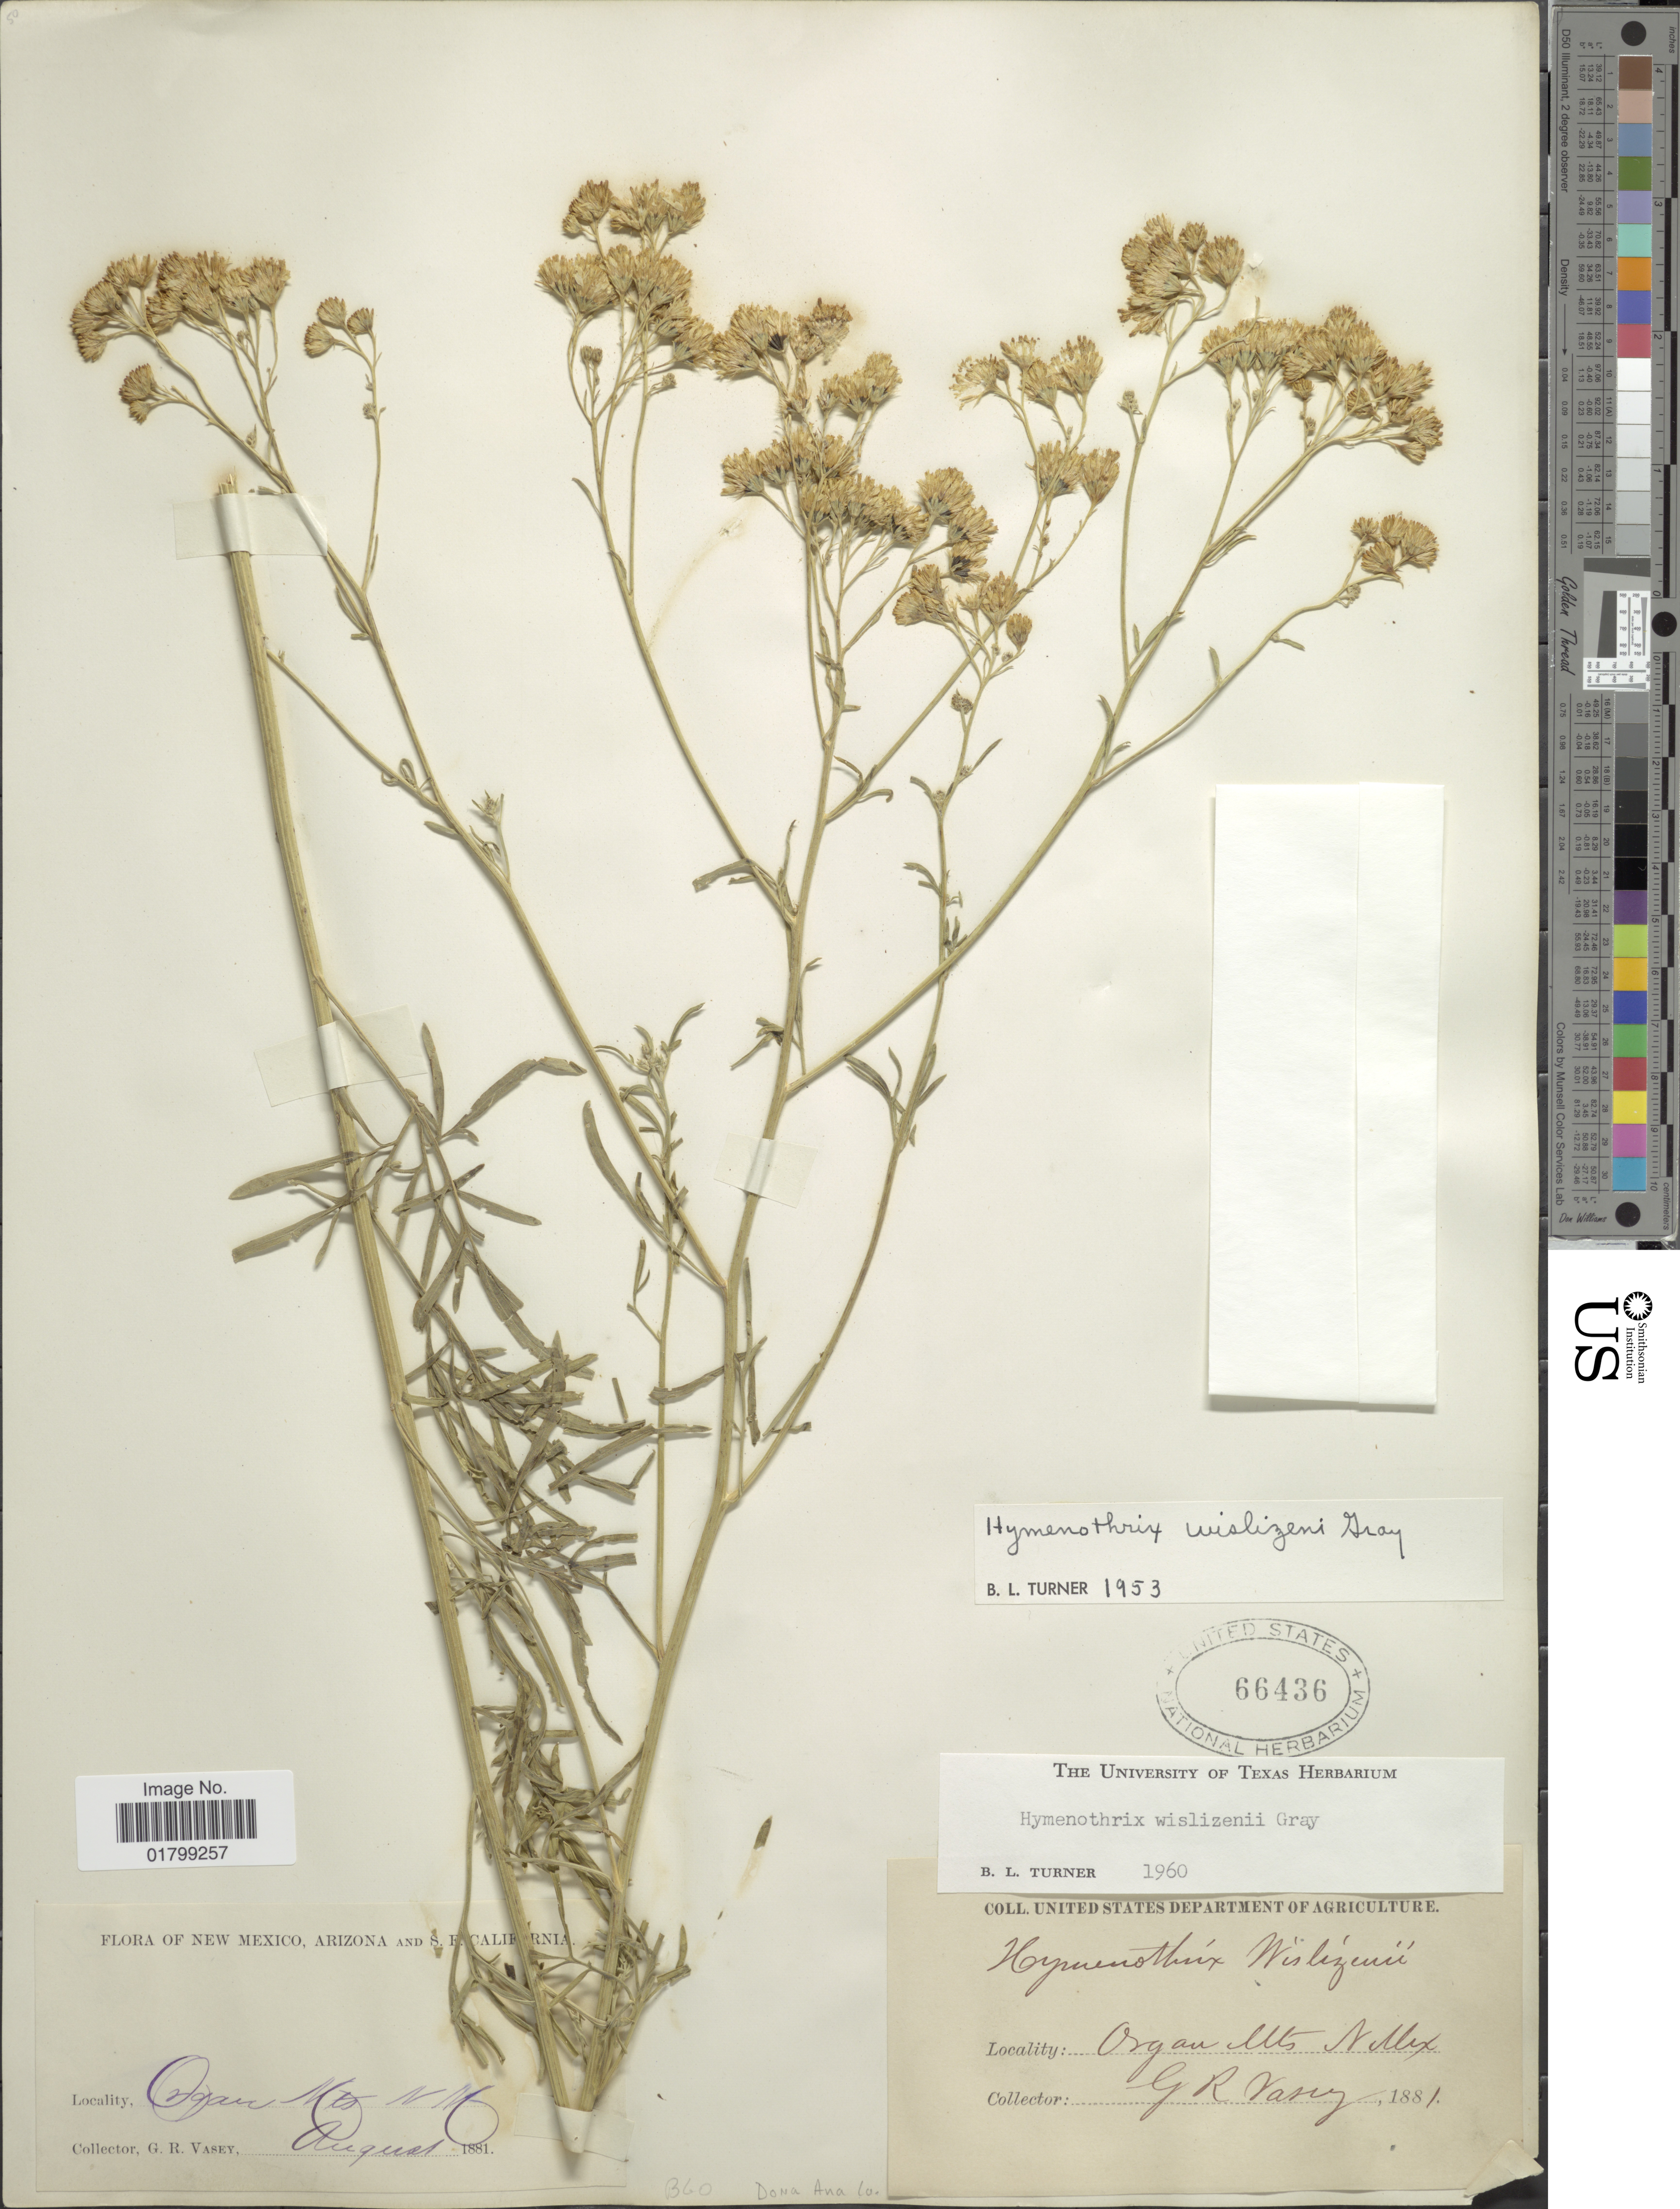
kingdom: Plantae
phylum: Tracheophyta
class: Magnoliopsida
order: Asterales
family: Asteraceae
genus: Hymenothrix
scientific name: Hymenothrix wislizenii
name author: A. Gray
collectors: G. R. Vasey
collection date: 1881-08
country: United States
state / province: New Mexico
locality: Organ Mts. Dona Ana Co.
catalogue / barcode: US 66436